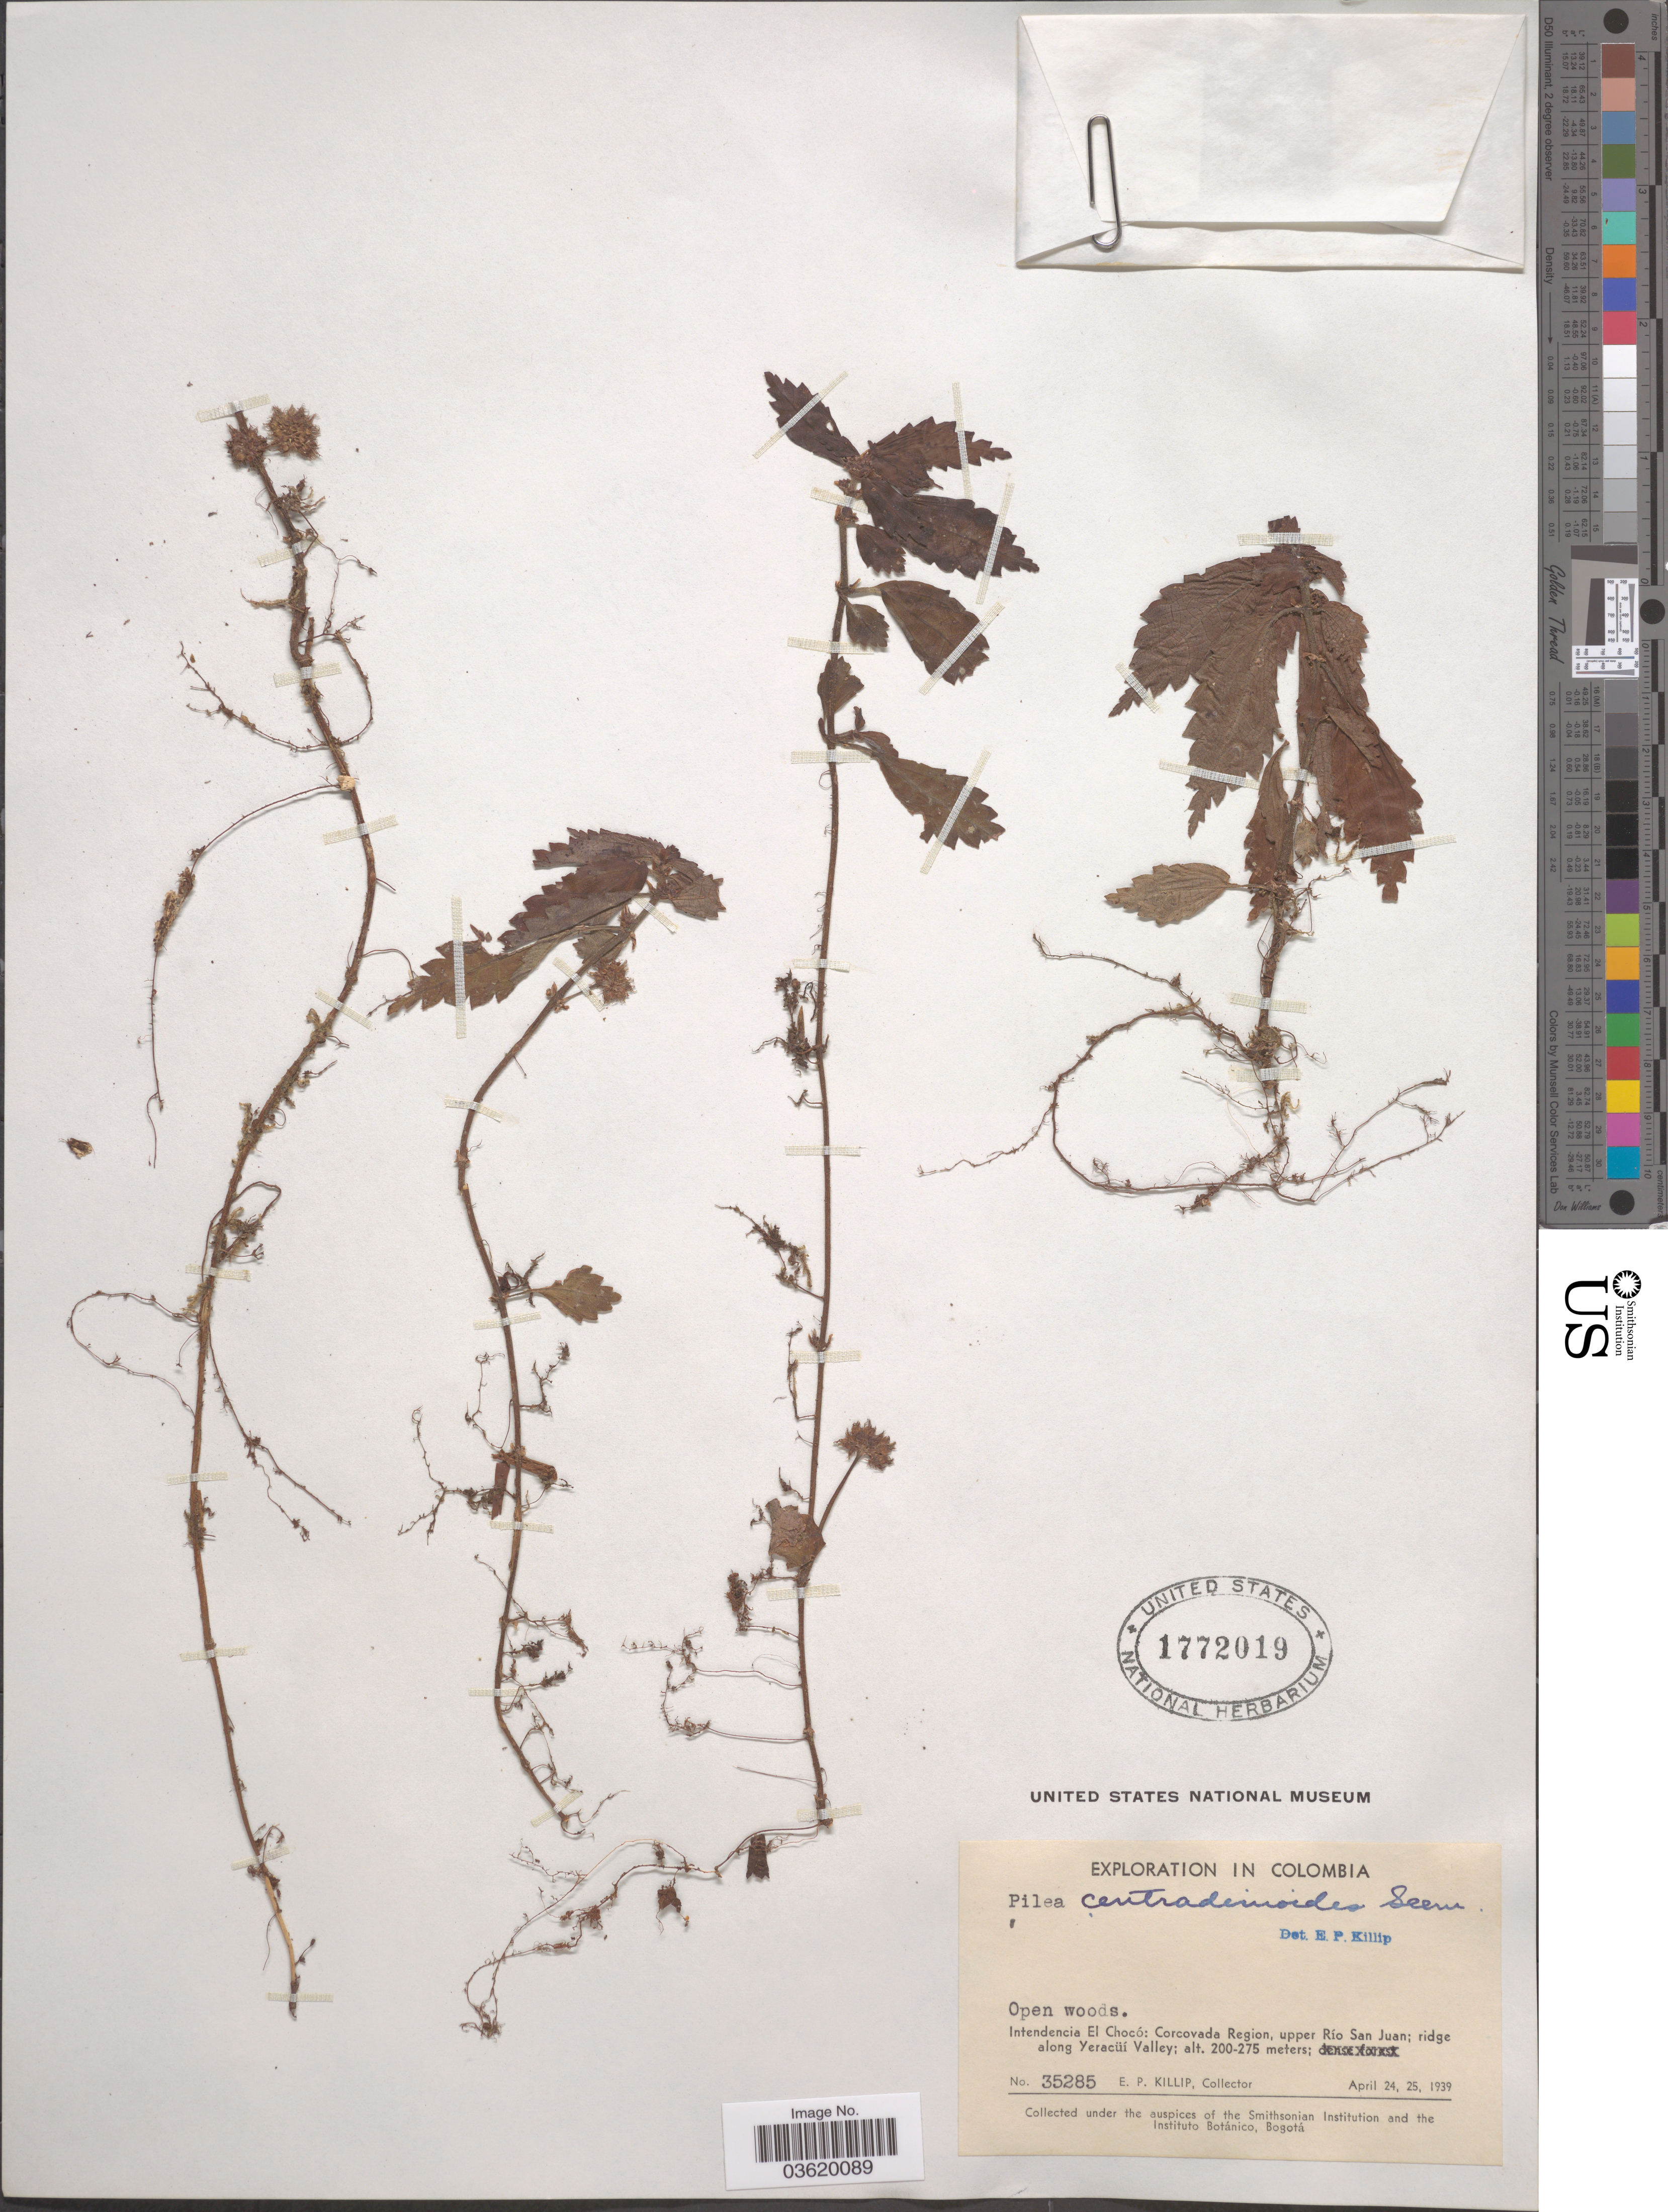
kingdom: Plantae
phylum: Tracheophyta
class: Magnoliopsida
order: Rosales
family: Urticaceae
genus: Pilea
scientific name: Pilea centradenioides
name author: Seem.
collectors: E. P. Killip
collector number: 35285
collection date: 1939-04-24/1939-04-25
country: Colombia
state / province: Chocó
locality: Intendencia El Chocó. Corcovada Region, upper Río San Juan; cercanías de Palestina.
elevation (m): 200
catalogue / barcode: US 1772019